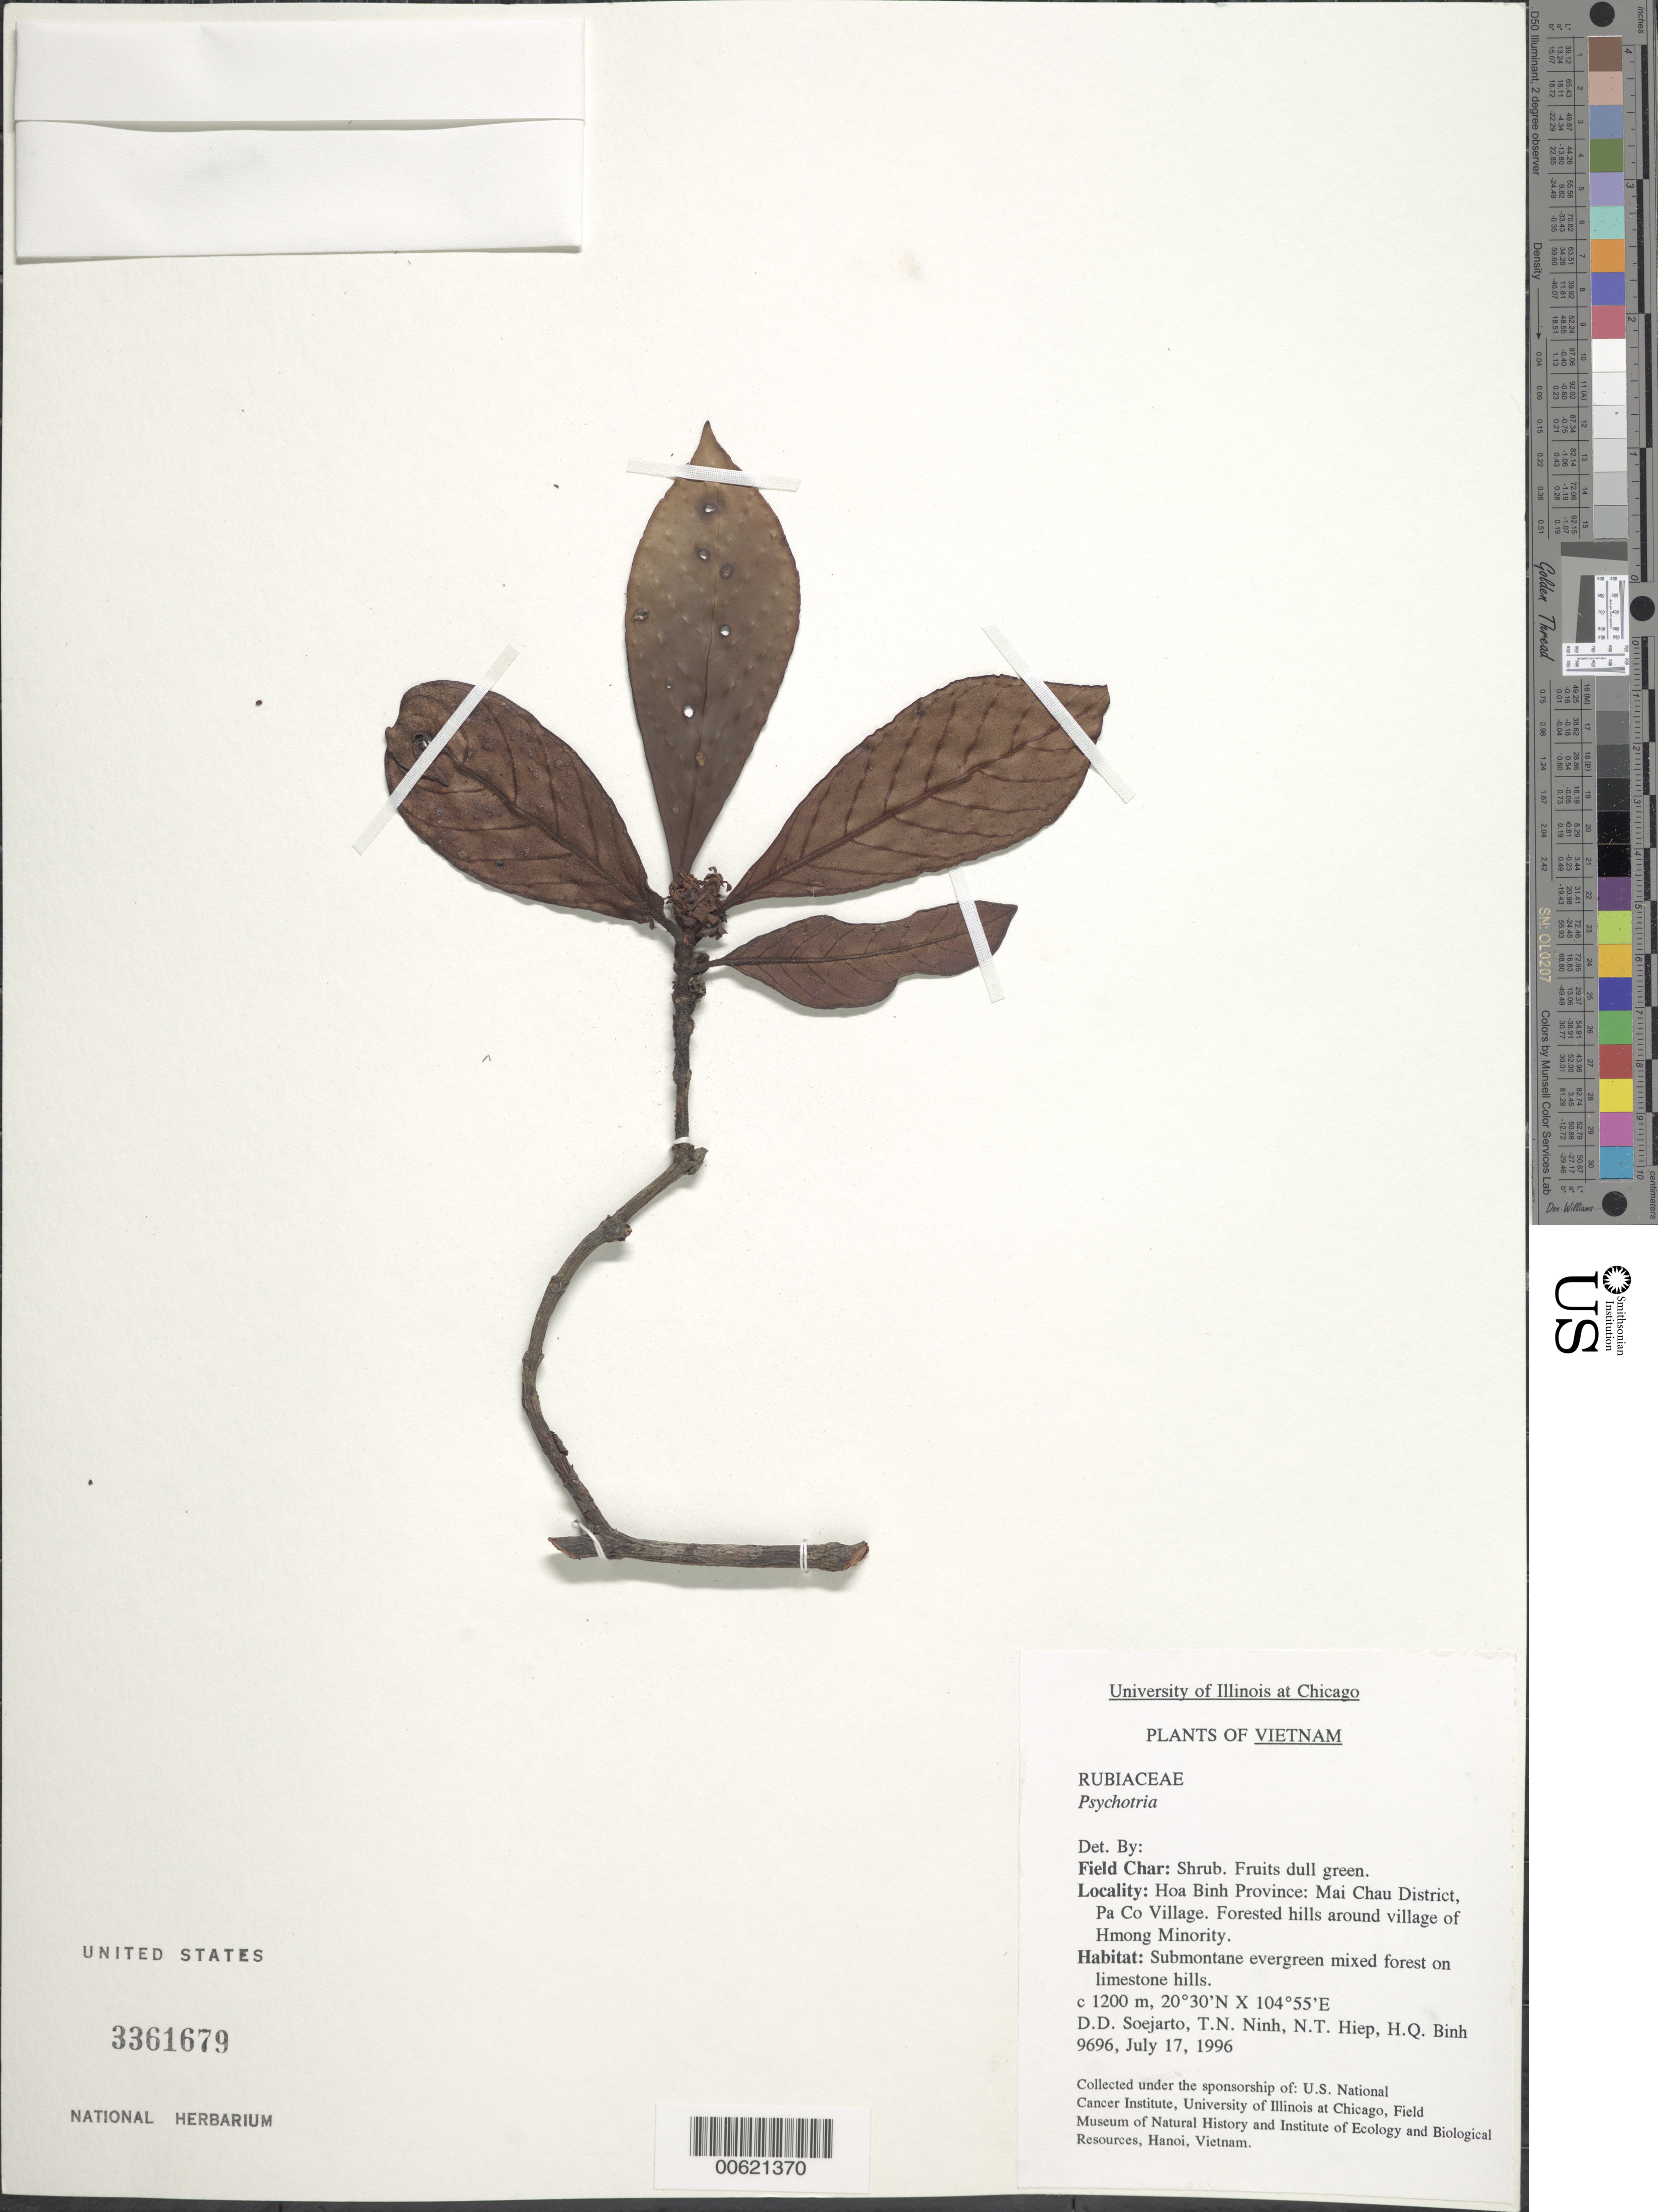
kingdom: Plantae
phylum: Tracheophyta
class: Magnoliopsida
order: Gentianales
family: Rubiaceae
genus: Psychotria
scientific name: Psychotria sp.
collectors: T. N. Ninh, N. T. Hiep & H. Q. Binh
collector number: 9696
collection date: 1996-07-17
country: Vietnam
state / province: Hoa Binh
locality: Mai Chau District, Pa Co Village. Forested hills around village of Hmong Minority. Submontane evergreen mixed forest on limestone hills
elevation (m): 1200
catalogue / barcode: US 3361679